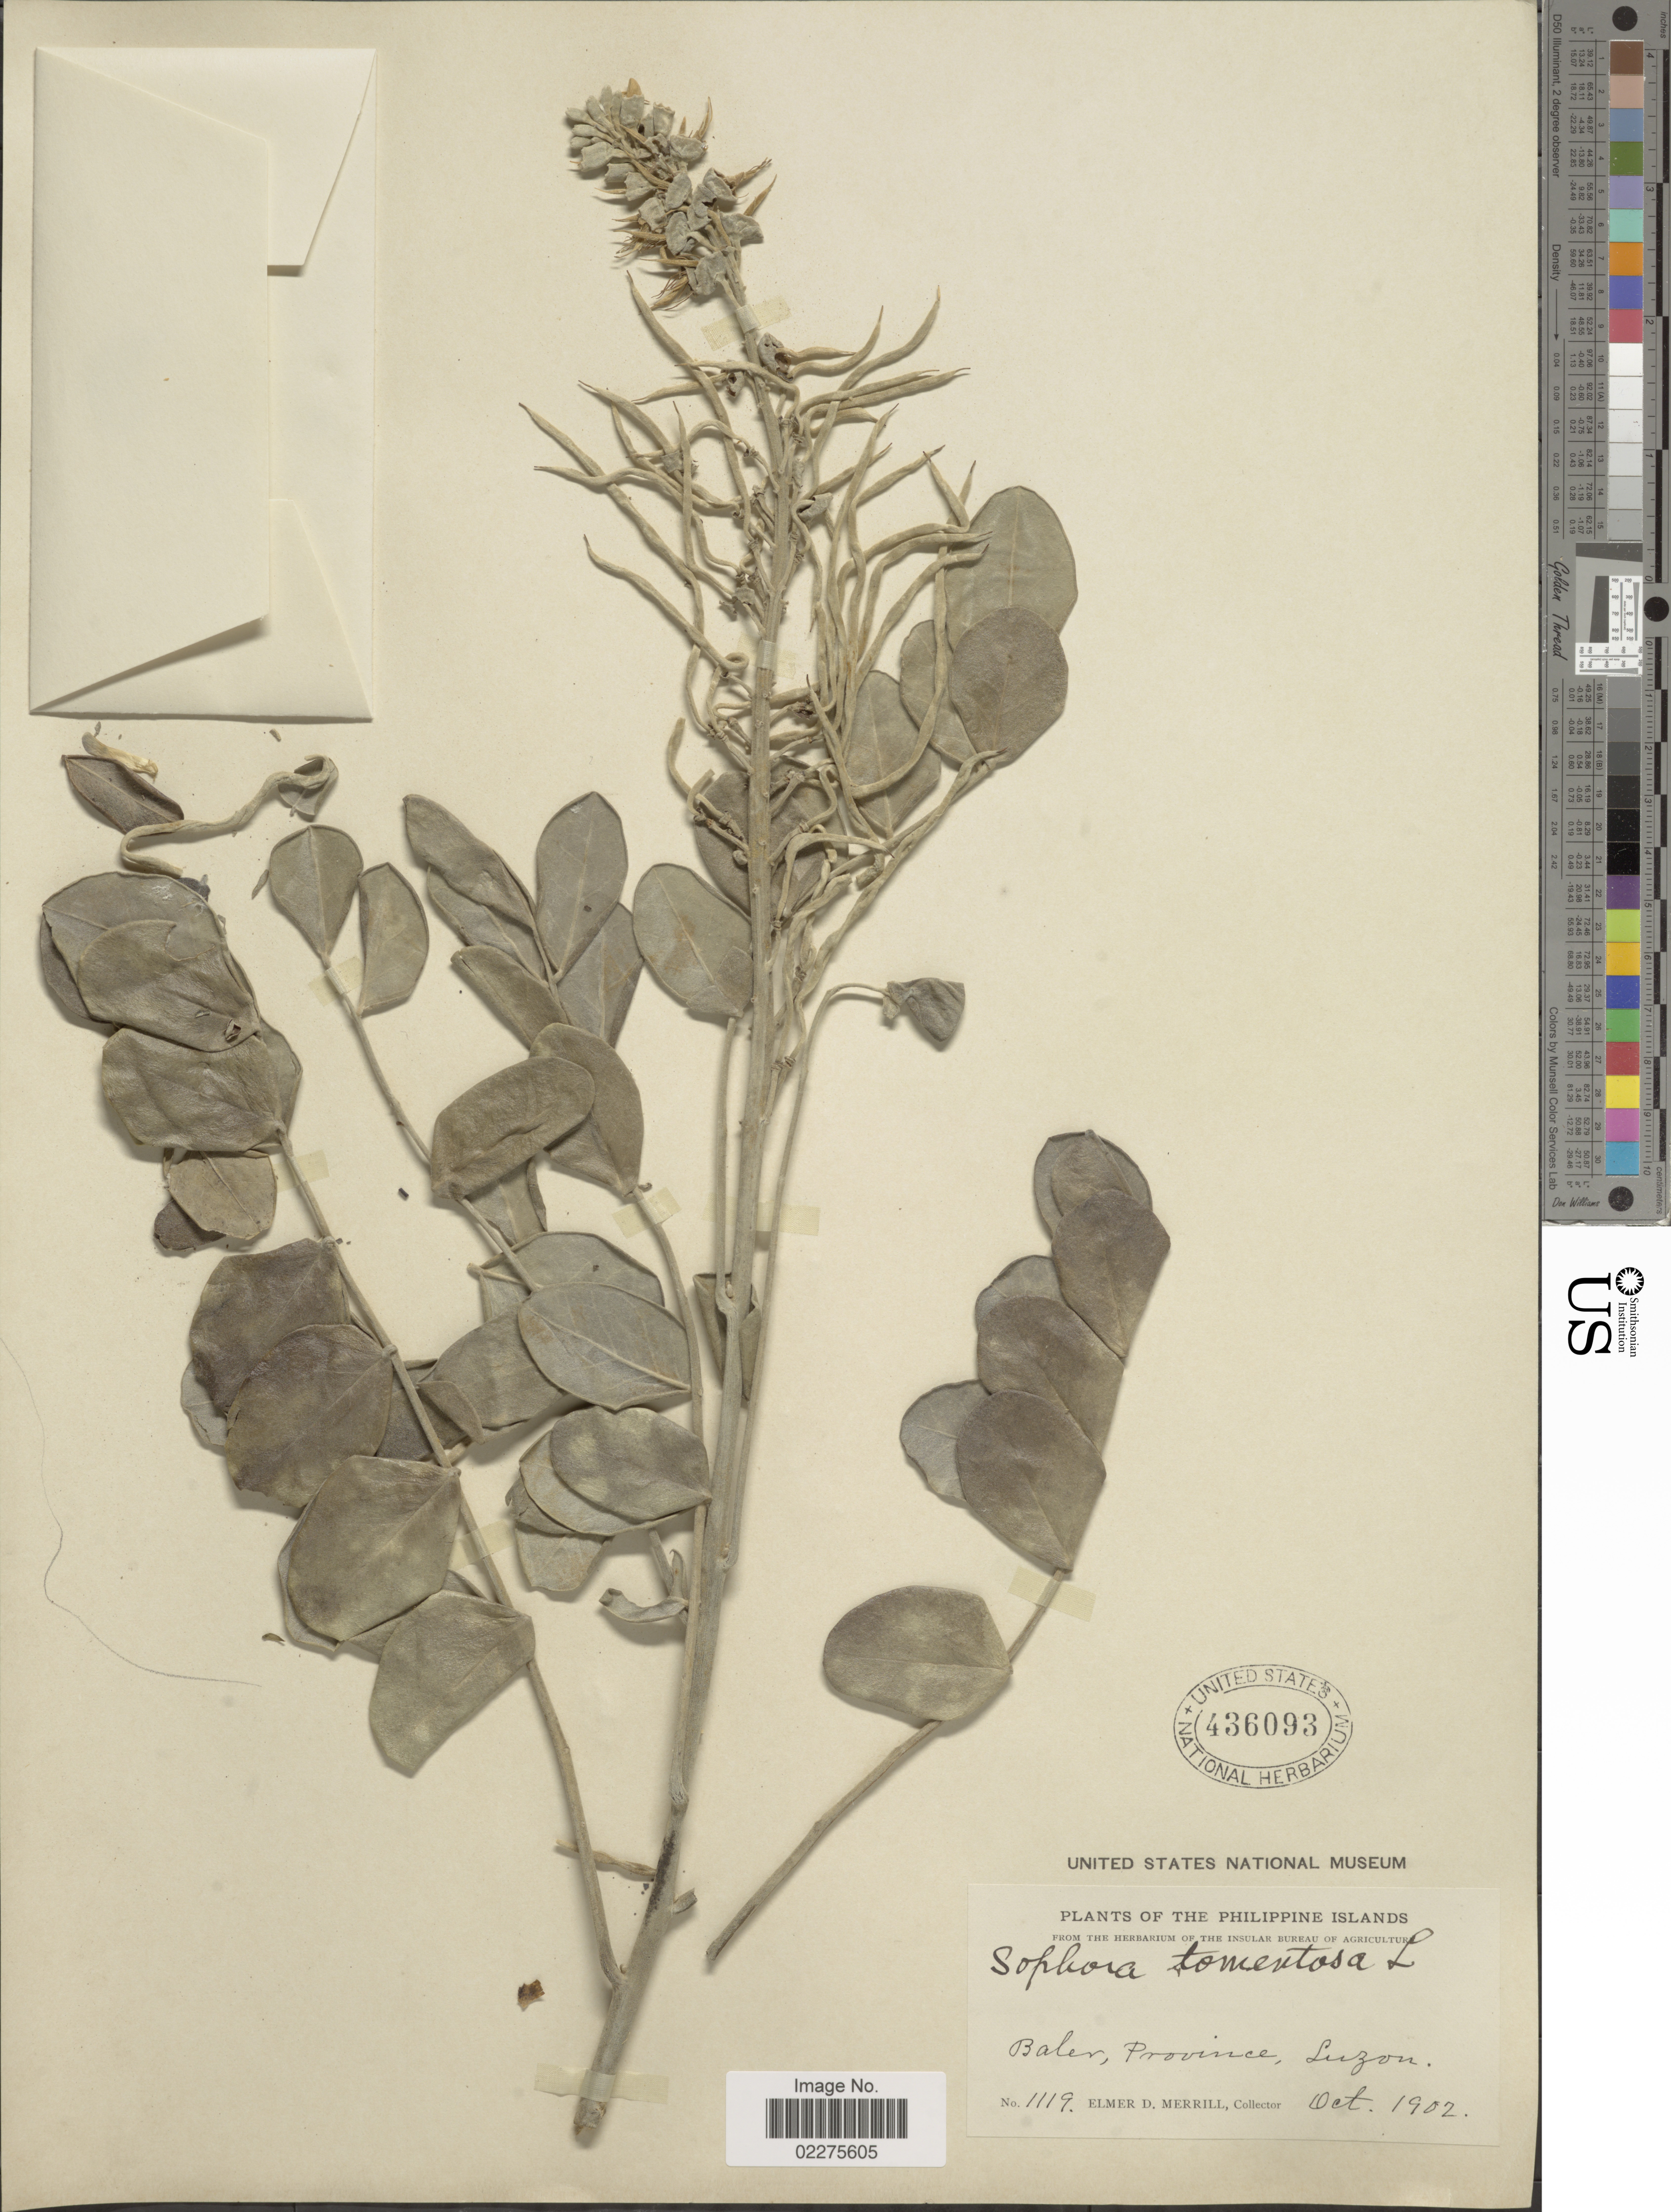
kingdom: Plantae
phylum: Tracheophyta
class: Magnoliopsida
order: Fabales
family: Fabaceae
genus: Sophora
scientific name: Sophora tomentosa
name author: L.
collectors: E. D. Merrill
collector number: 1119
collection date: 1902-10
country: Philippines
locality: Philippine Islands. Baler, Province, Luzon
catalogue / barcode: US 436093